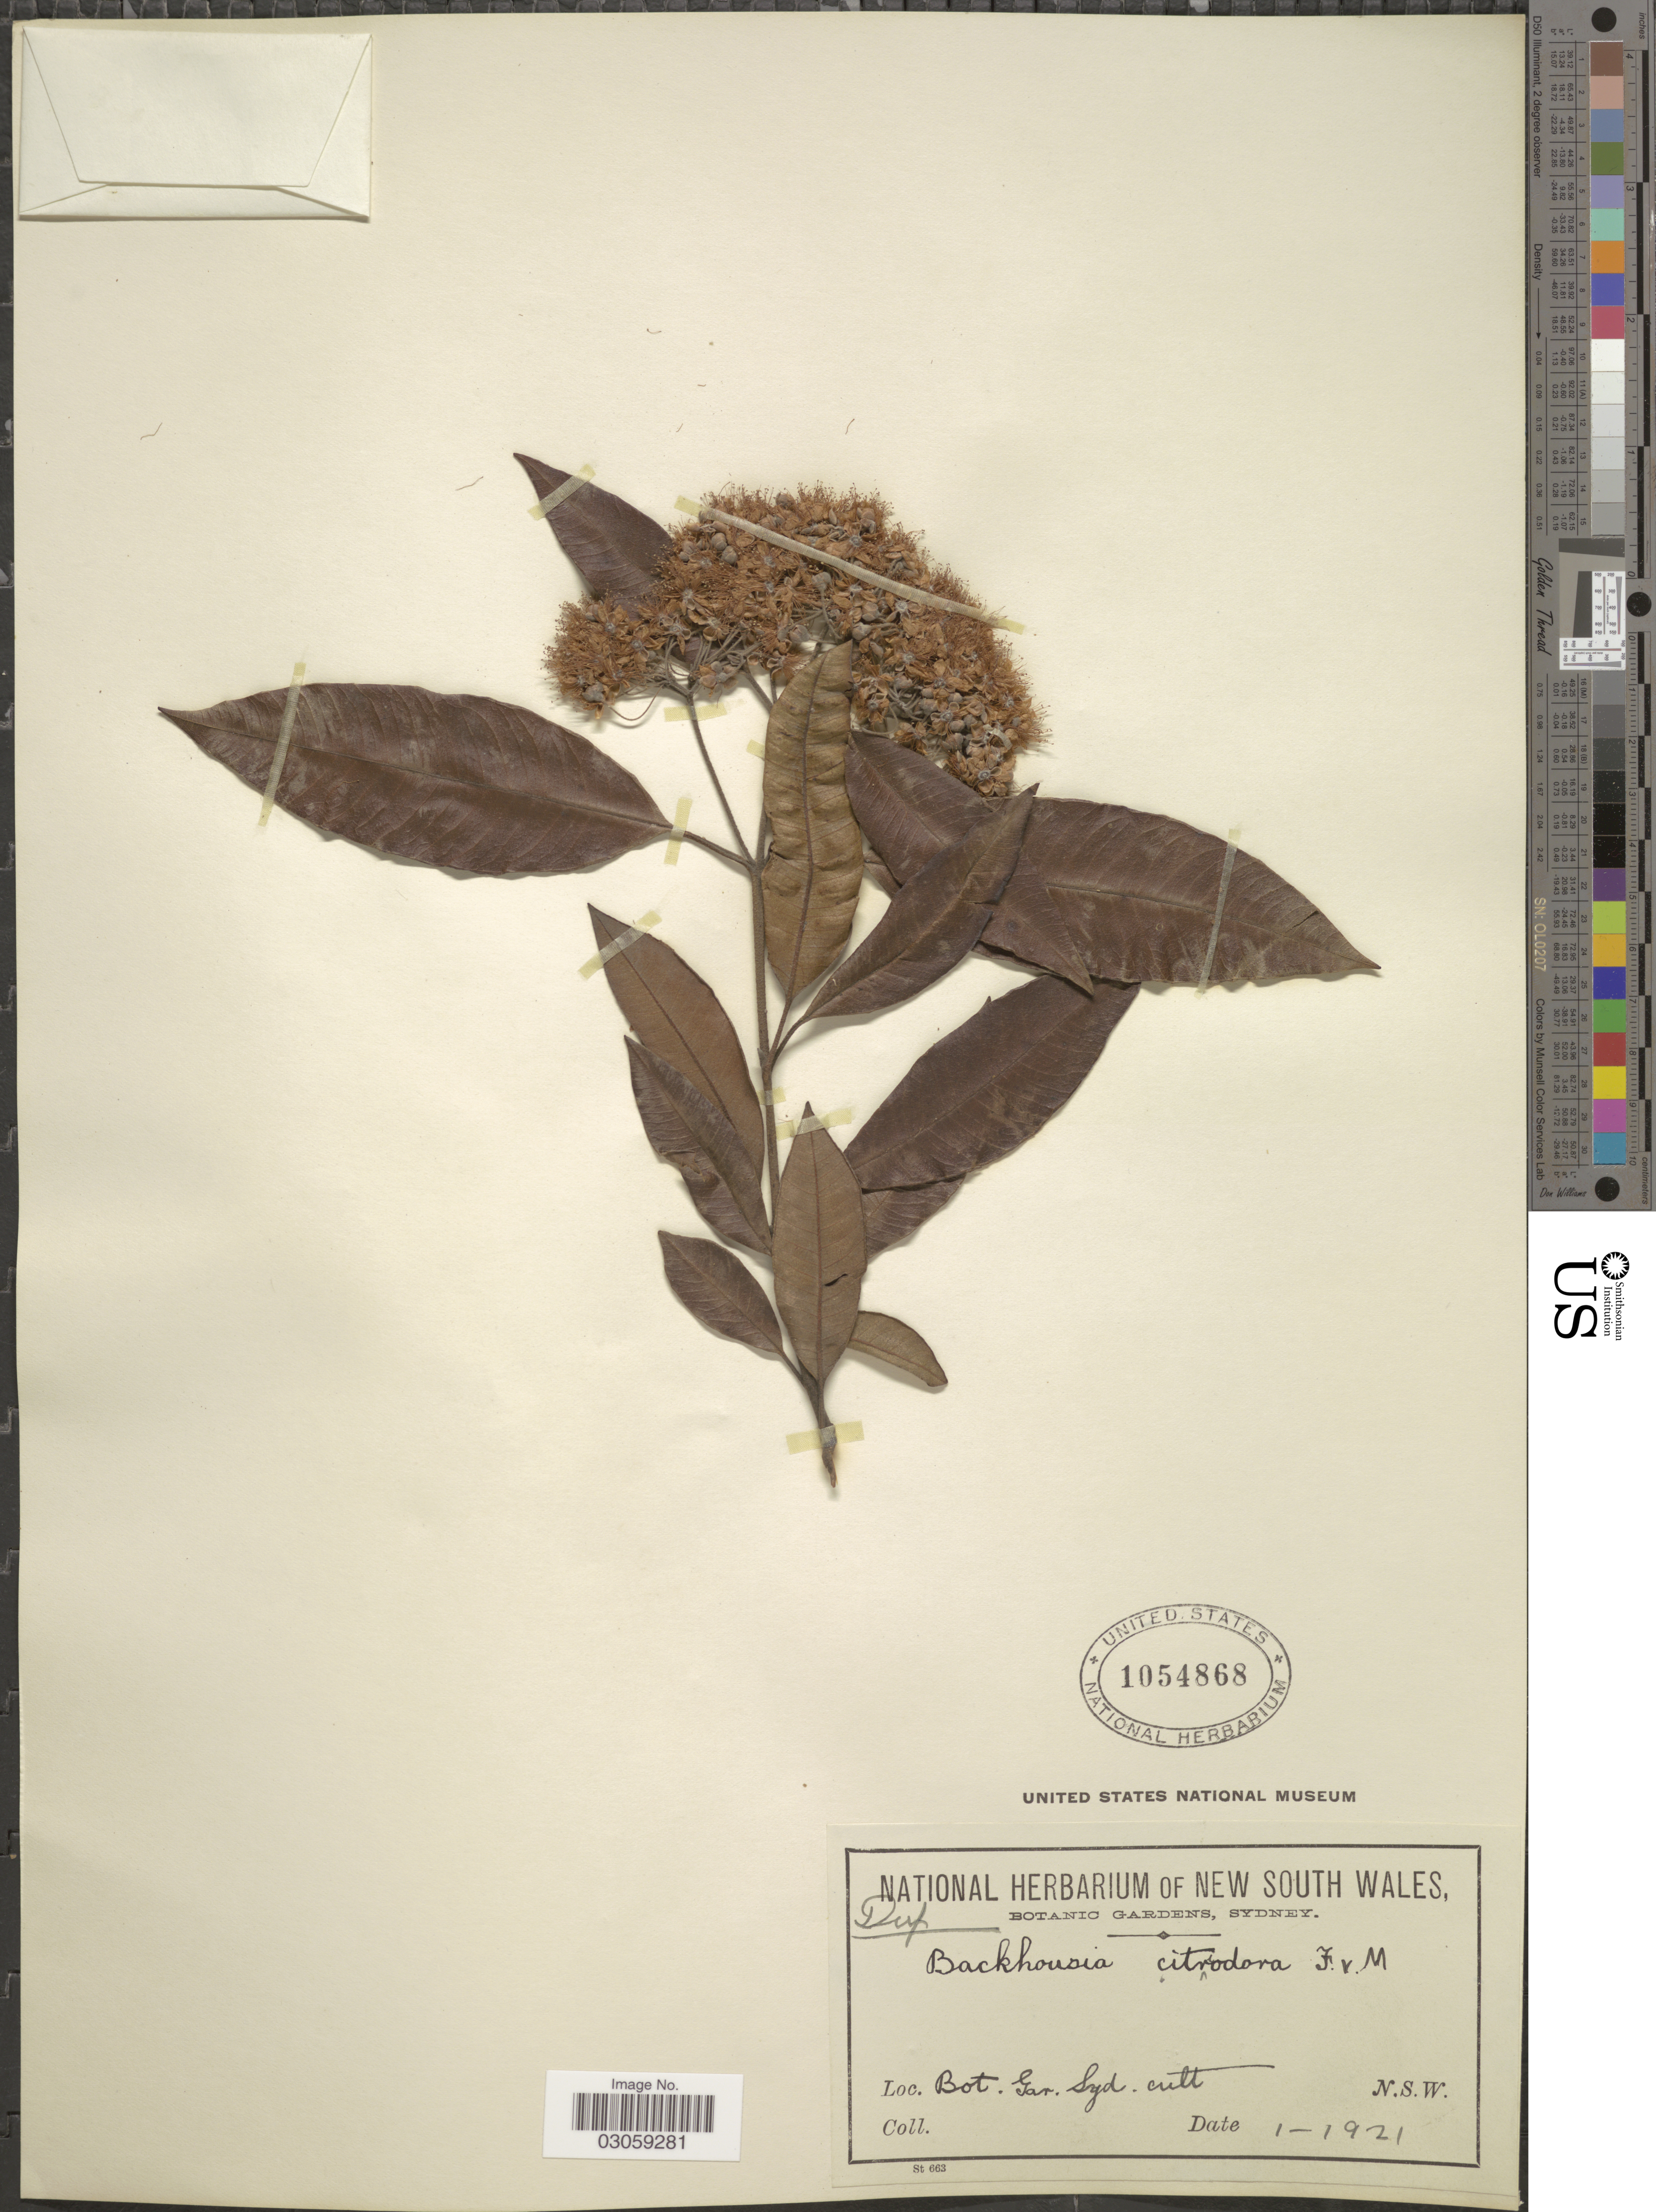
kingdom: Plantae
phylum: Tracheophyta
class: Magnoliopsida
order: Myrtales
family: Myrtaceae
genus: Backhousia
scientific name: Backhousia citriodora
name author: F. Muell.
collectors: National Herbarium of New South Wales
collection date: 1921-01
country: Australia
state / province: New South Wales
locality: Bot. Gar. Syd. N.S.W.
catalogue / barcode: US 1054868